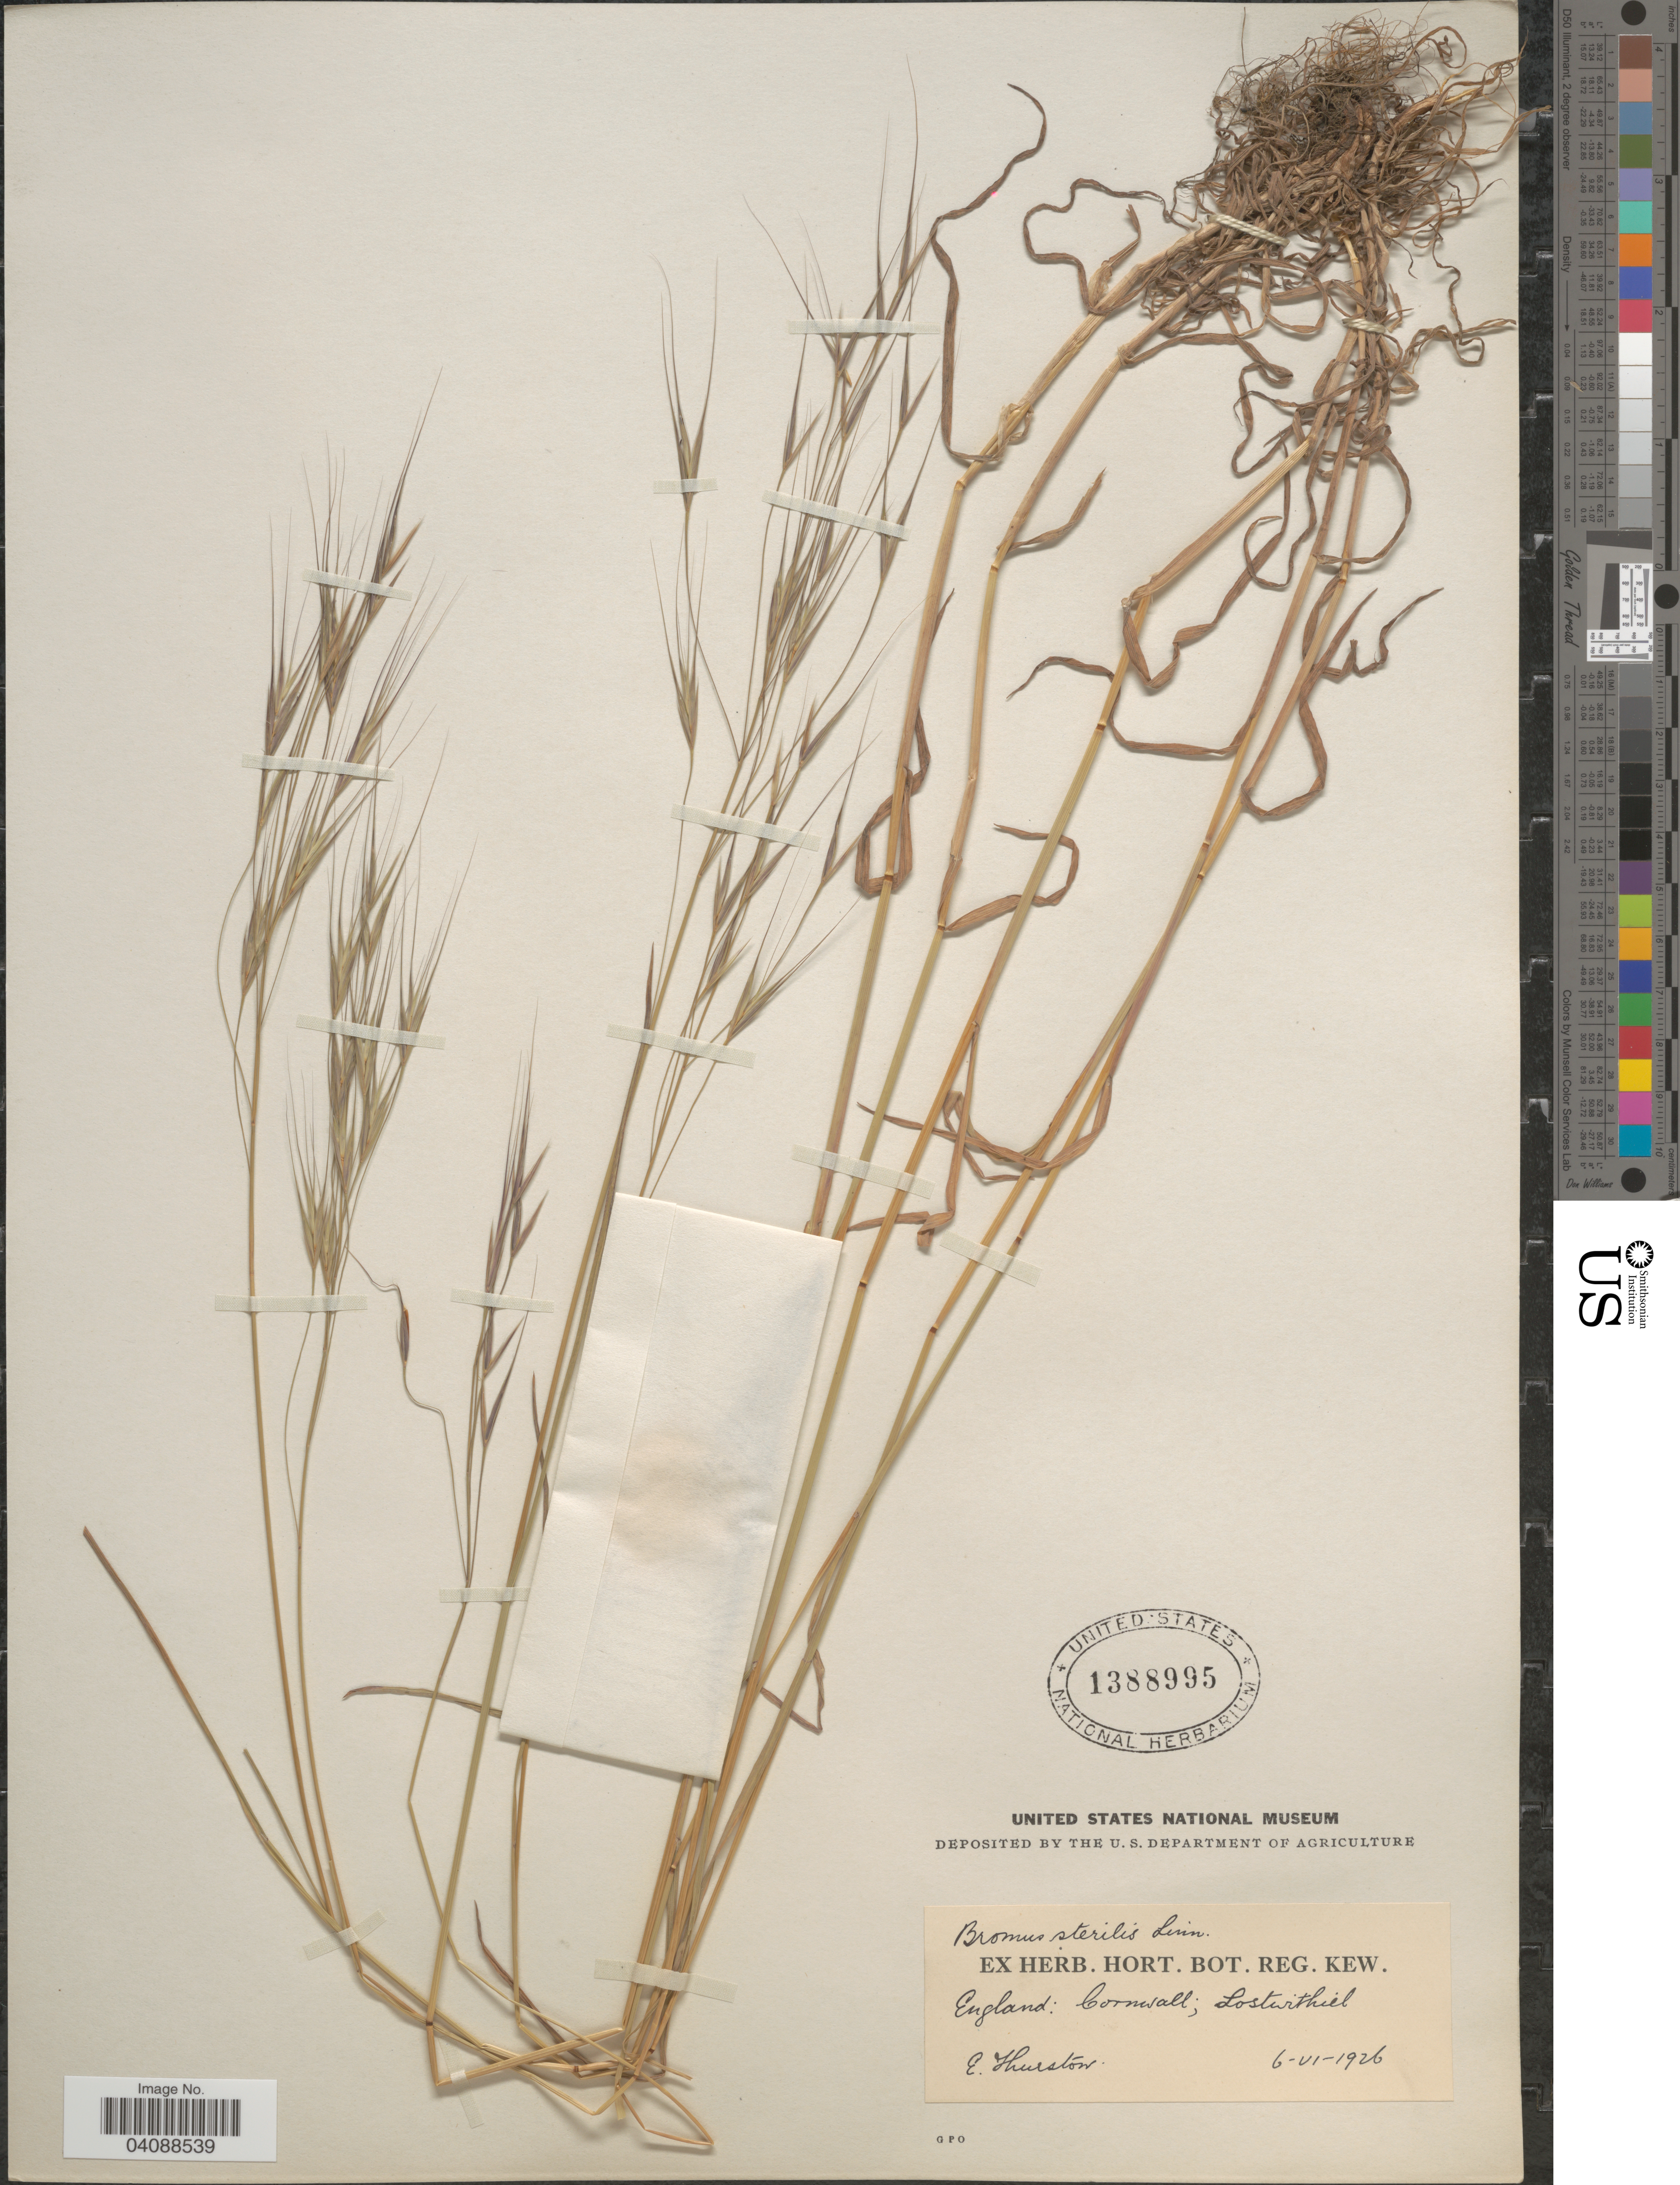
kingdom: Plantae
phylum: Tracheophyta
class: Liliopsida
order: Poales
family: Poaceae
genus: Bromus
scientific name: Bromus sterilis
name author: L.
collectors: E. Thurston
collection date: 1926-06-06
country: United Kingdom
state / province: England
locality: Cornwall; Lostwithiel.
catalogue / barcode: US 1388995